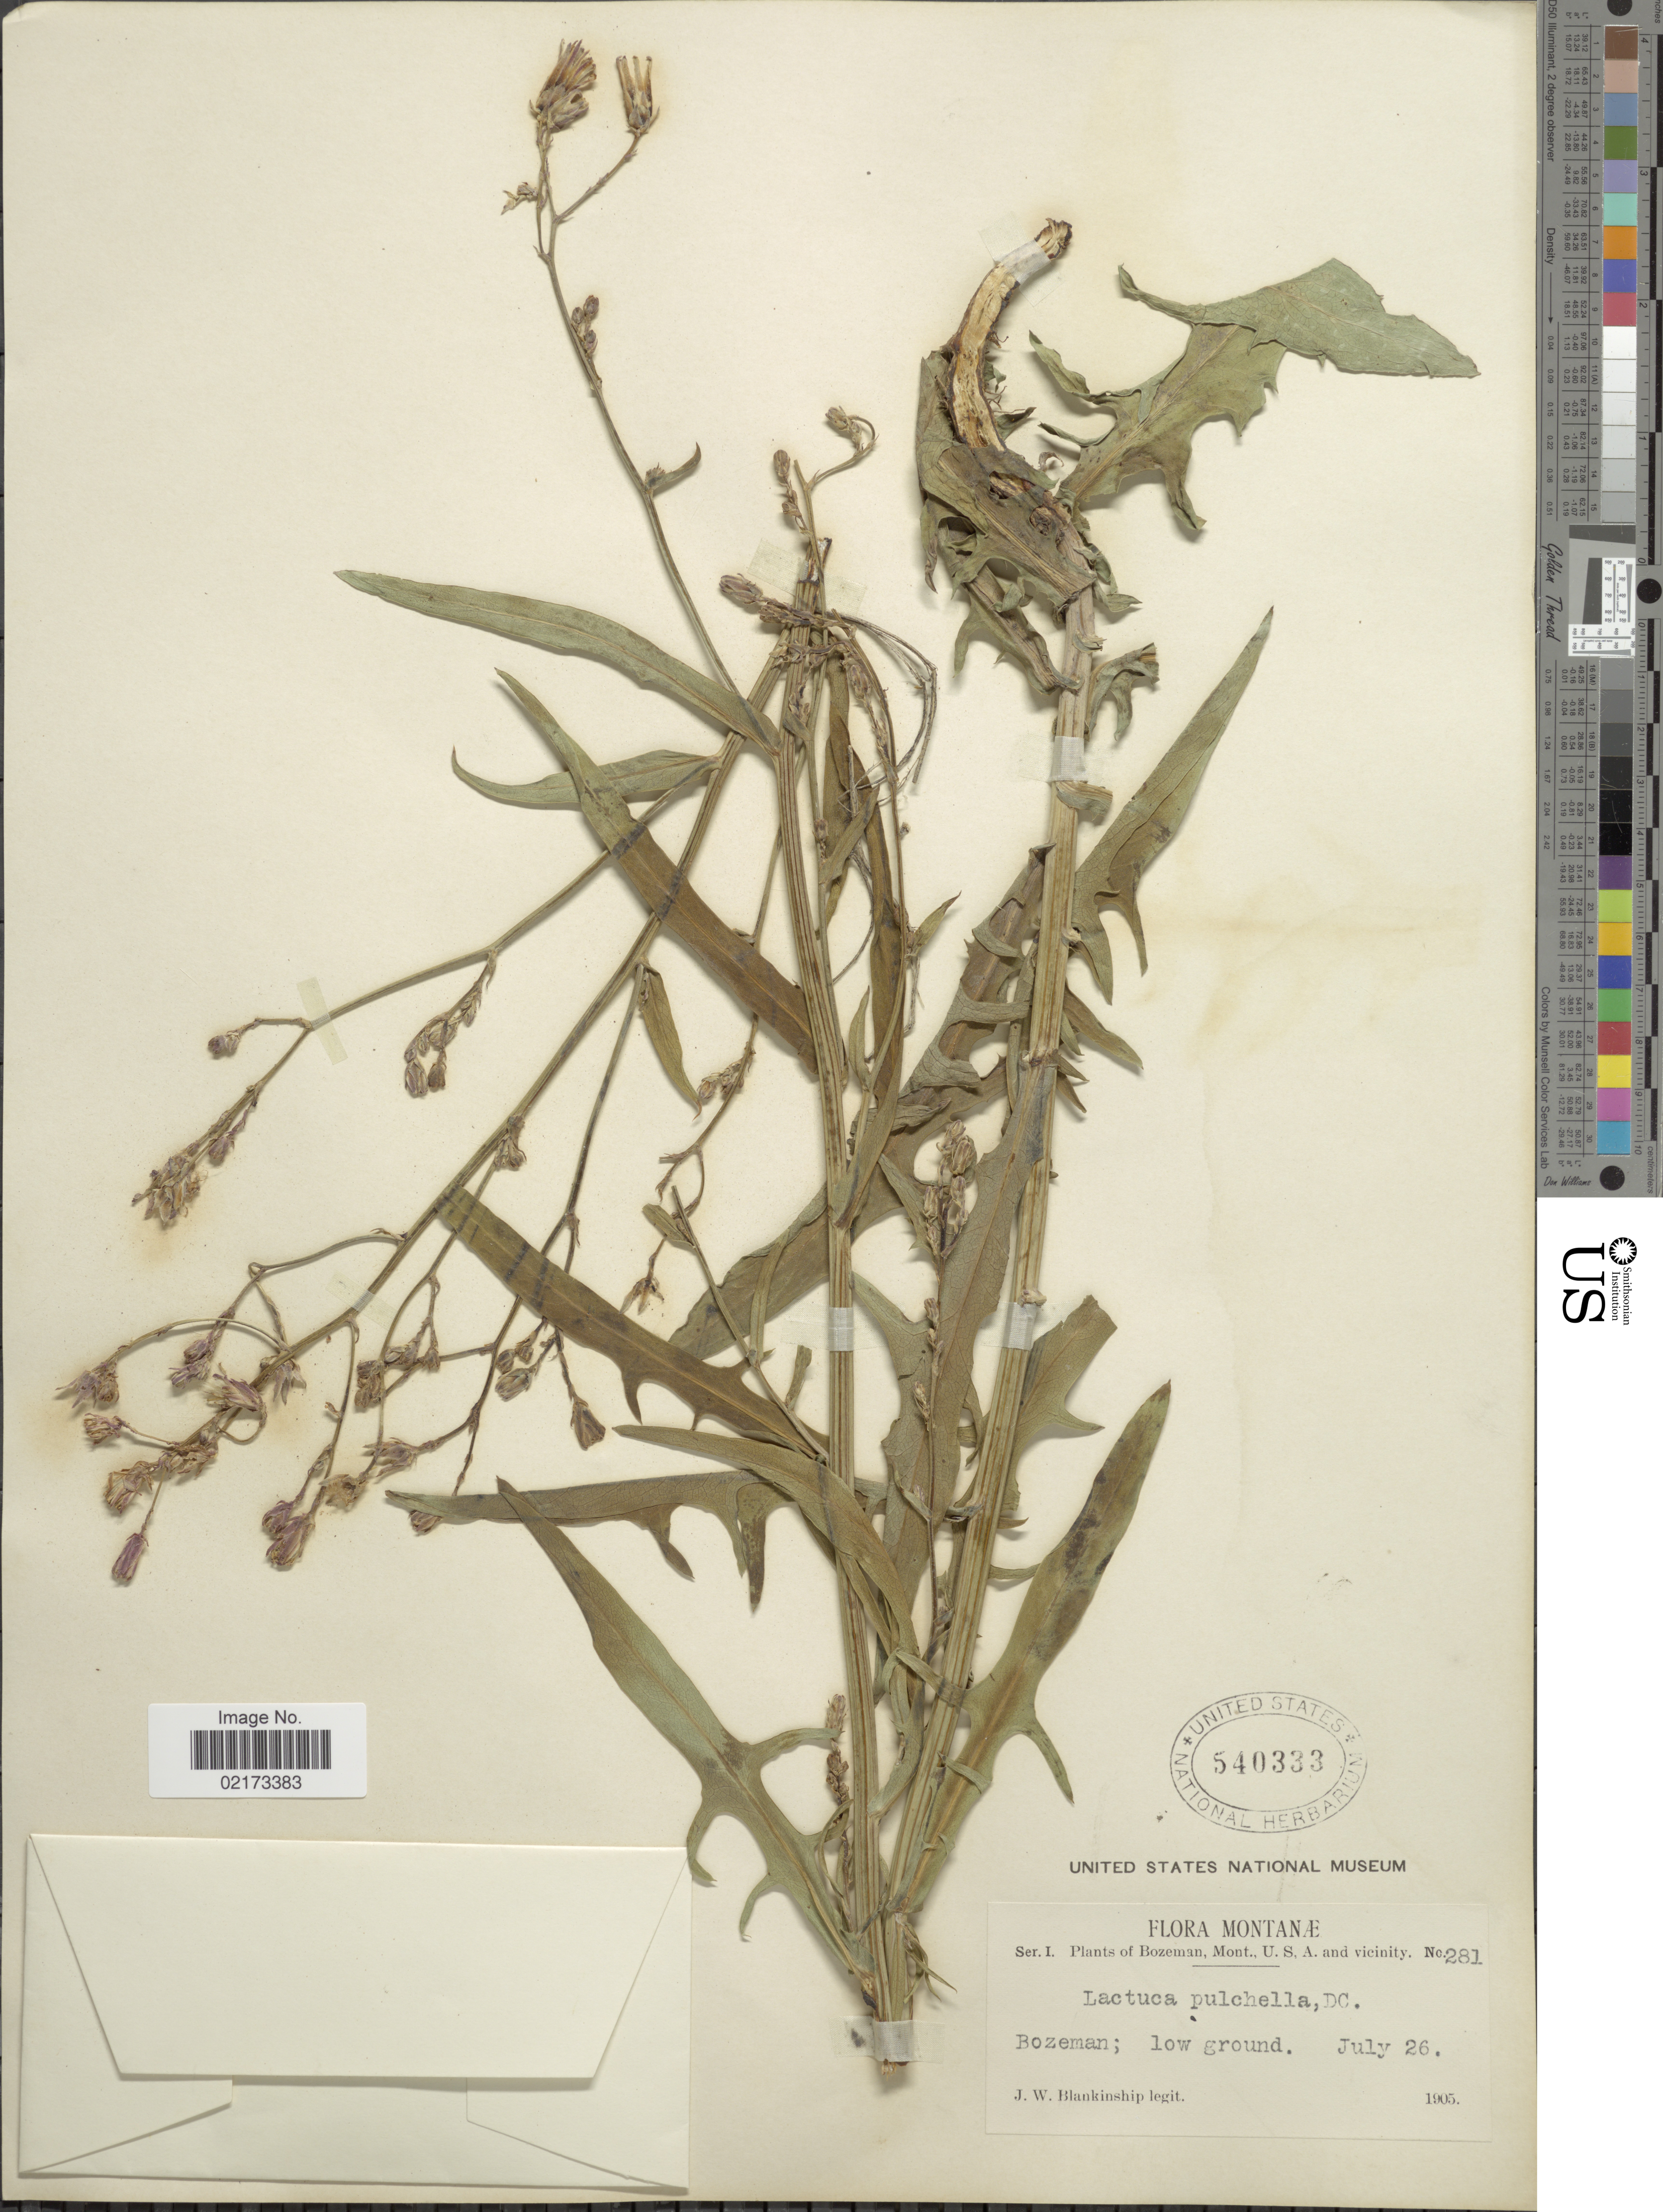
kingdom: Plantae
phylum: Tracheophyta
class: Magnoliopsida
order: Asterales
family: Asteraceae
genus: Lactuca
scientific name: Lactuca tatarica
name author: (L.) C.A. Mey.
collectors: J. W. Blankinship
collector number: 281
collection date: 1905-07-26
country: United States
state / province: Montana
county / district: Gallatin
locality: Bozeman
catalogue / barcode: US 540333